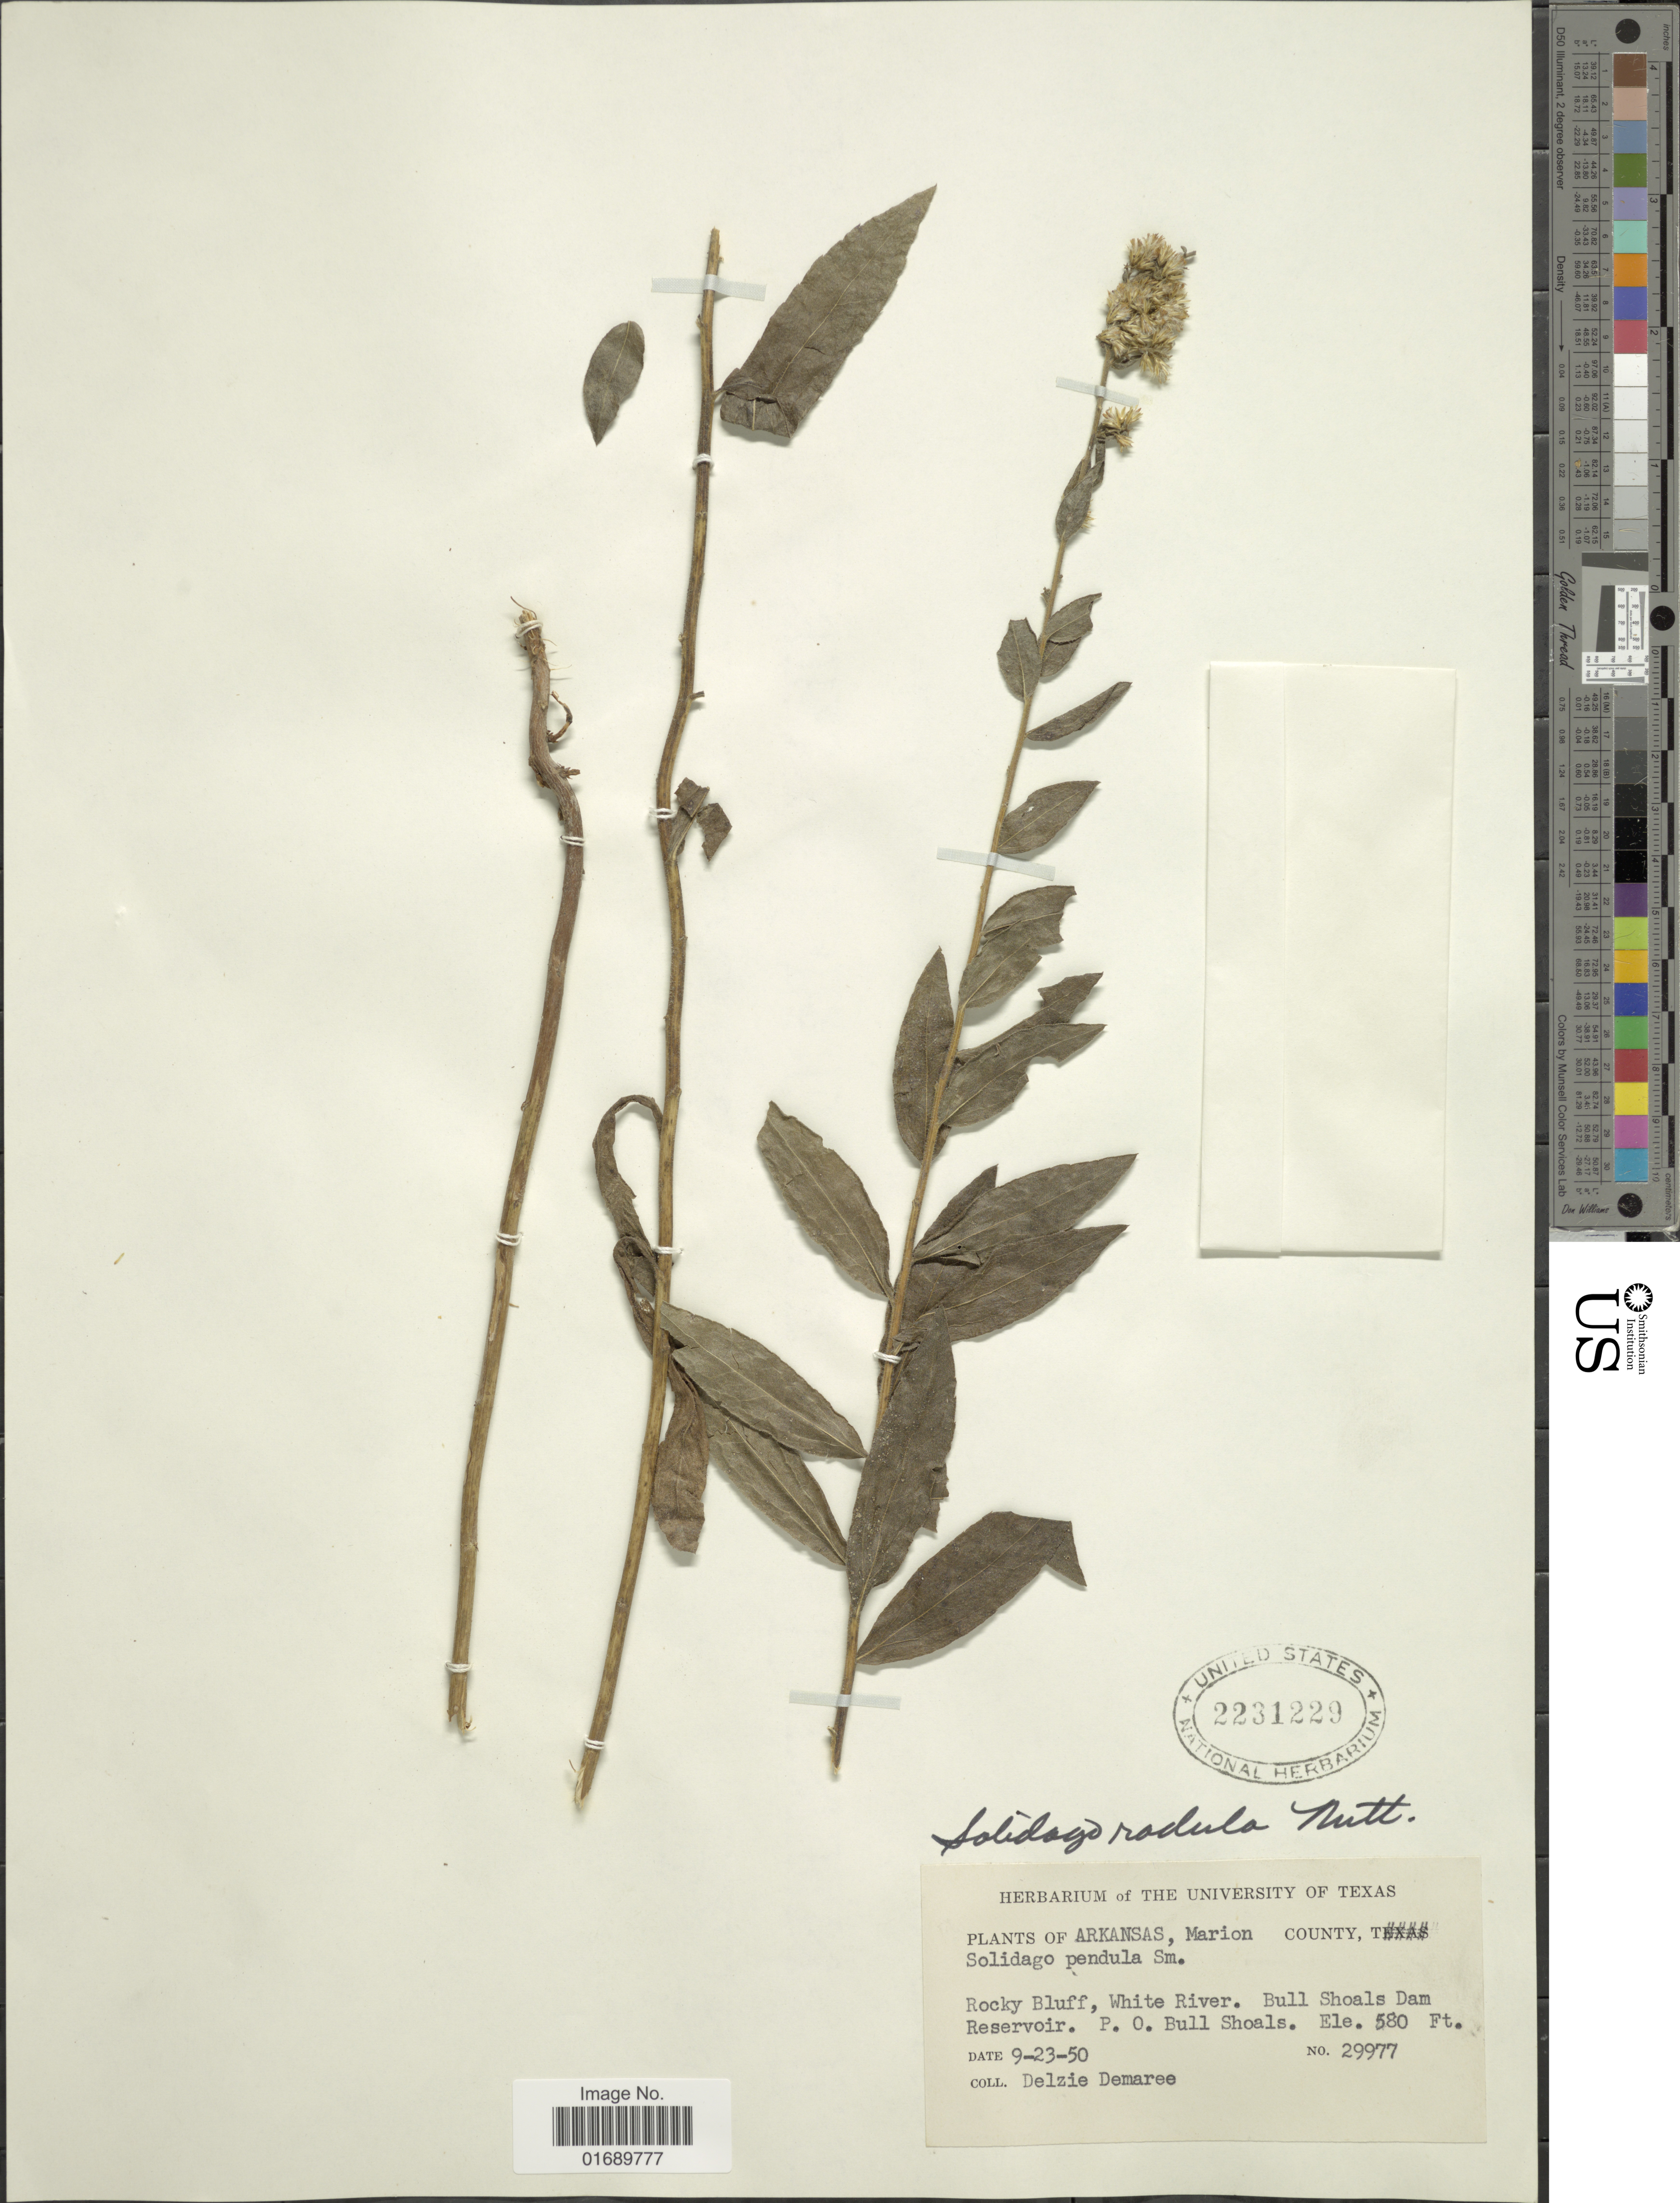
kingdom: Plantae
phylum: Tracheophyta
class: Magnoliopsida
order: Asterales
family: Asteraceae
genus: Solidago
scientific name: Solidago radula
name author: Nutt.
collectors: D. Demaree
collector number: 29977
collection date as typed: Transcribed d/m/y: 23/9/50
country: United States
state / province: Arkansas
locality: Marion County, Rocky Bluff, White River. Bull Shoals Dam reservoir. P.O. Bull Shoals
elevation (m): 177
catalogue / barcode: US 2231229